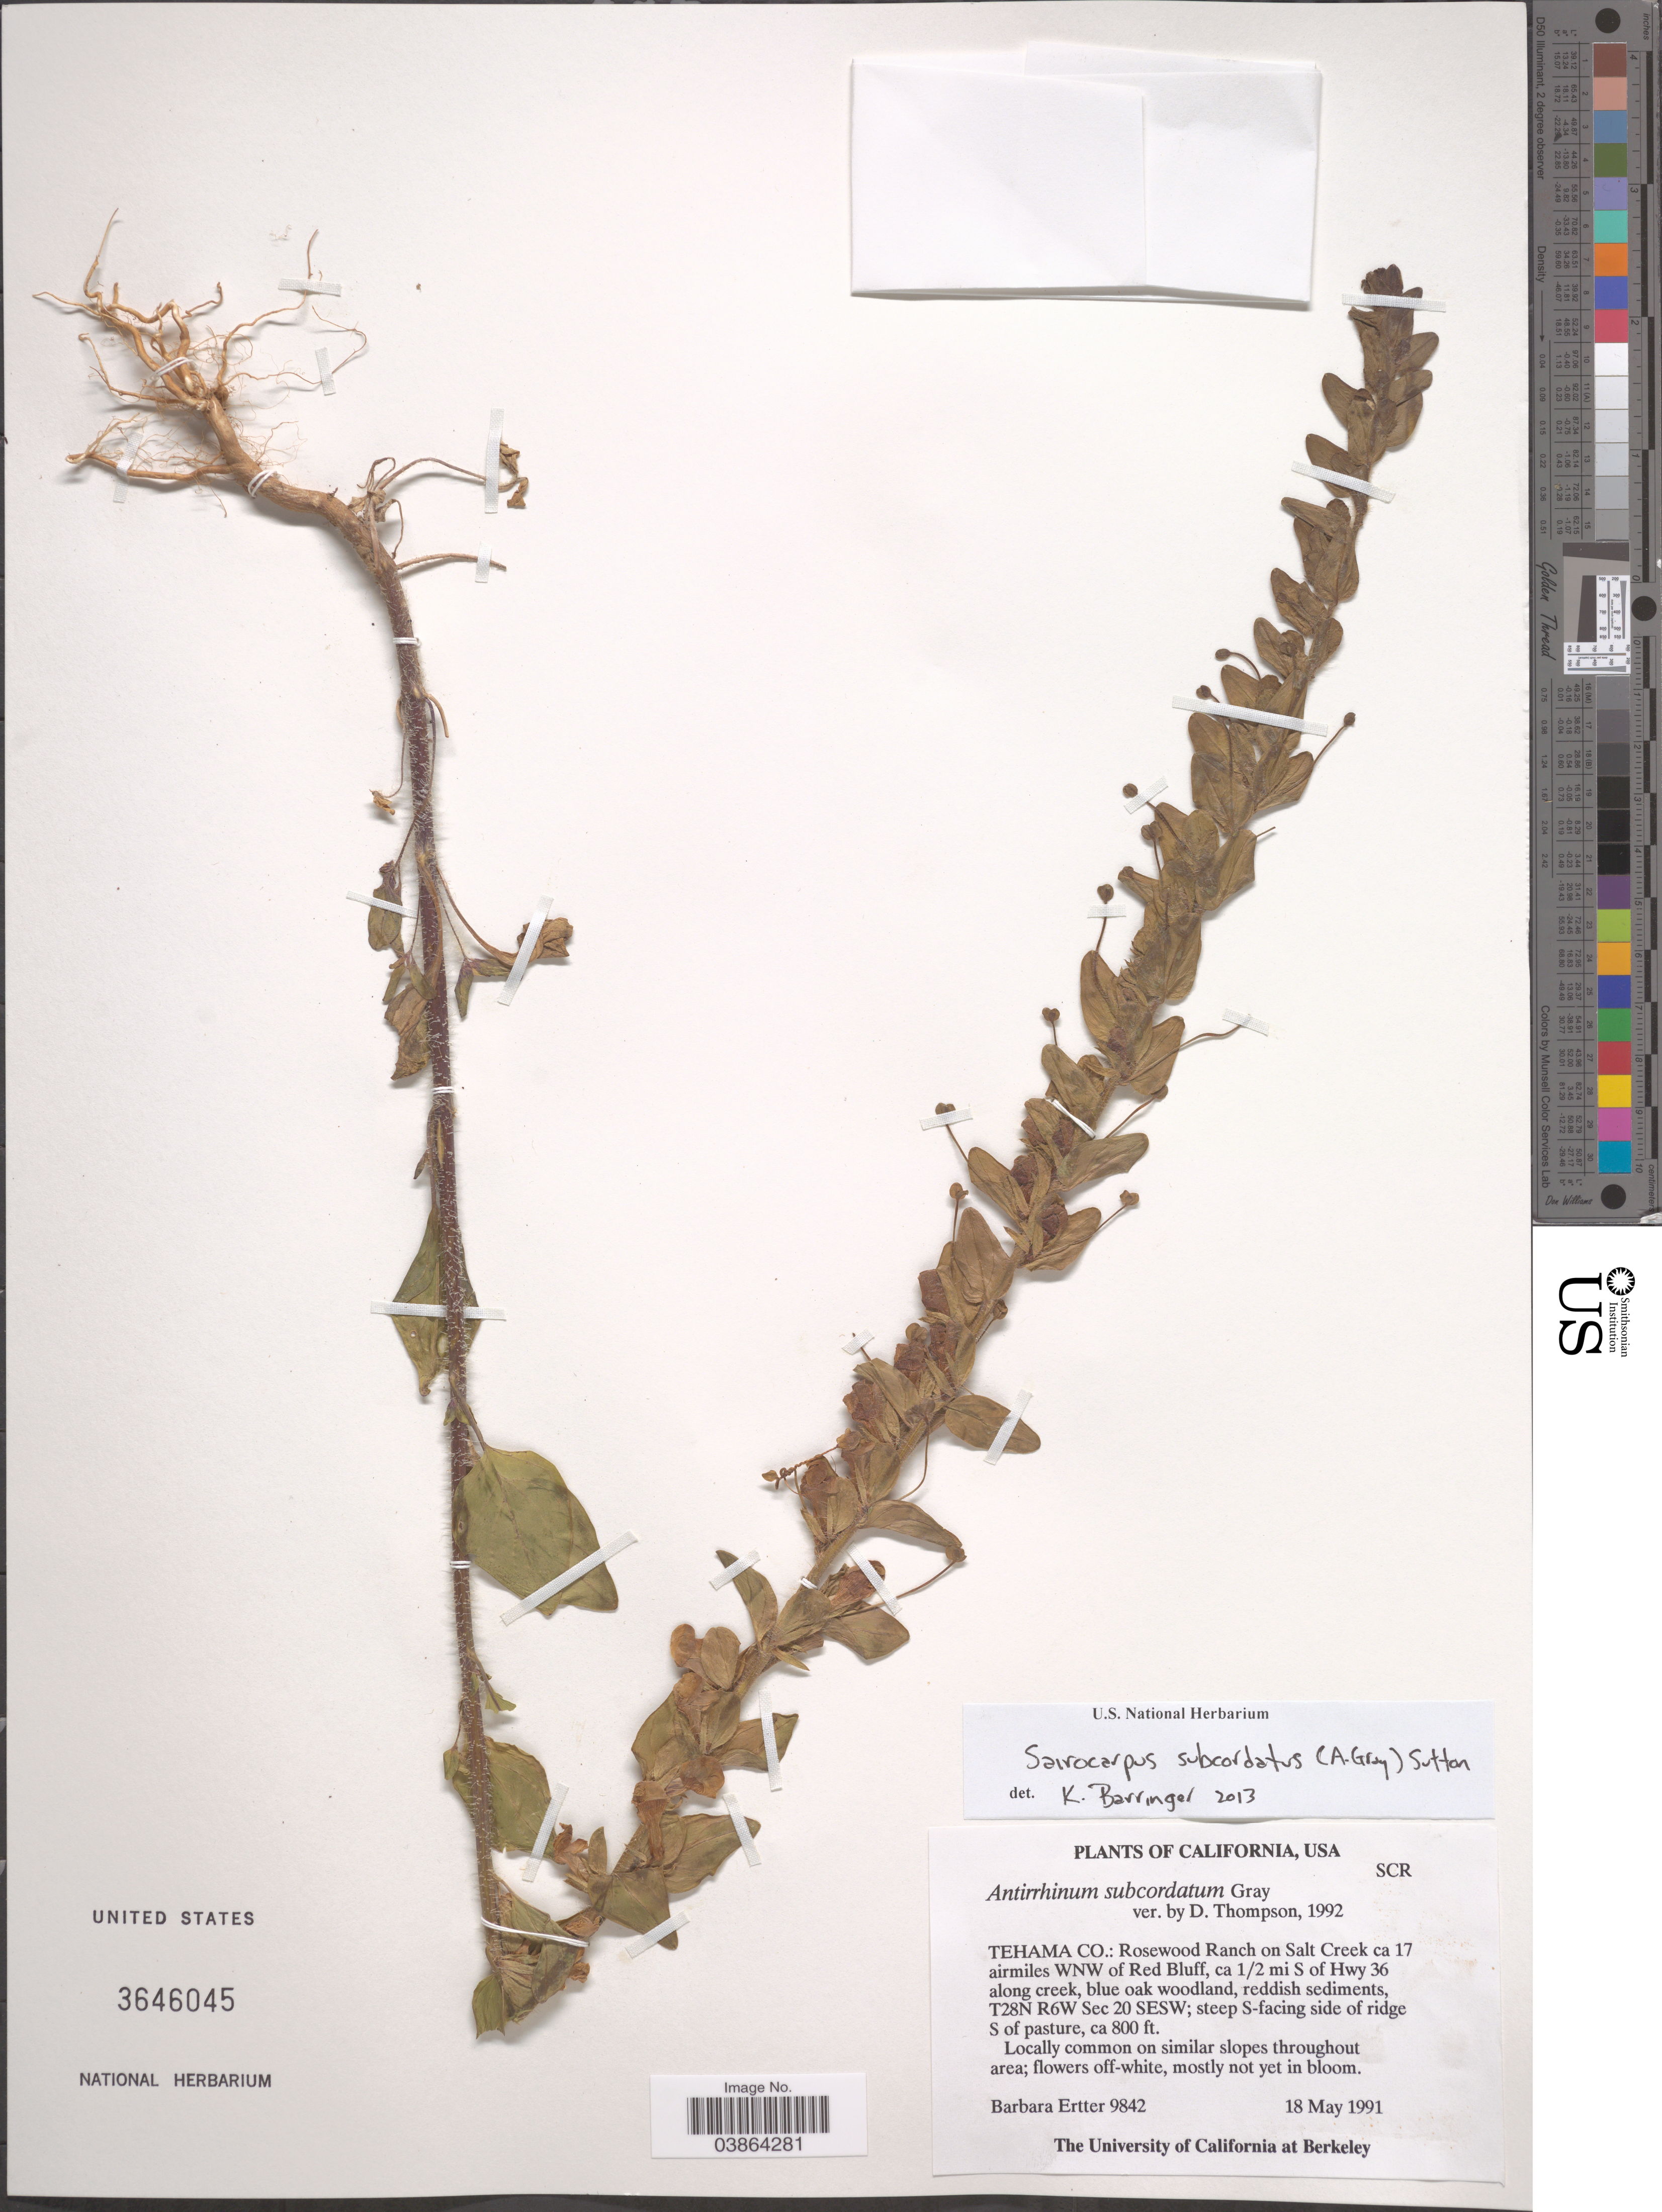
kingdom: Plantae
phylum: Tracheophyta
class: Magnoliopsida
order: Lamiales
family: Plantaginaceae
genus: Sairocarpus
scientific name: Sairocarpus subcordatus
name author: (A. Gray) D.A. Sutton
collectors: B. Ertter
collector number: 9842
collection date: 1991-05-18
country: United States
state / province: California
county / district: Tehama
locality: Tehama Co.: Rosewood Ranch on Salt Creek ca 17 airmiles WNW of Red Bluff, ca 1/2 mi S of Hwy 36 along creek, T28N R6W Sec 20 SESW; steep S-facing side of ridge S of pasture.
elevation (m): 244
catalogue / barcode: US 3646045